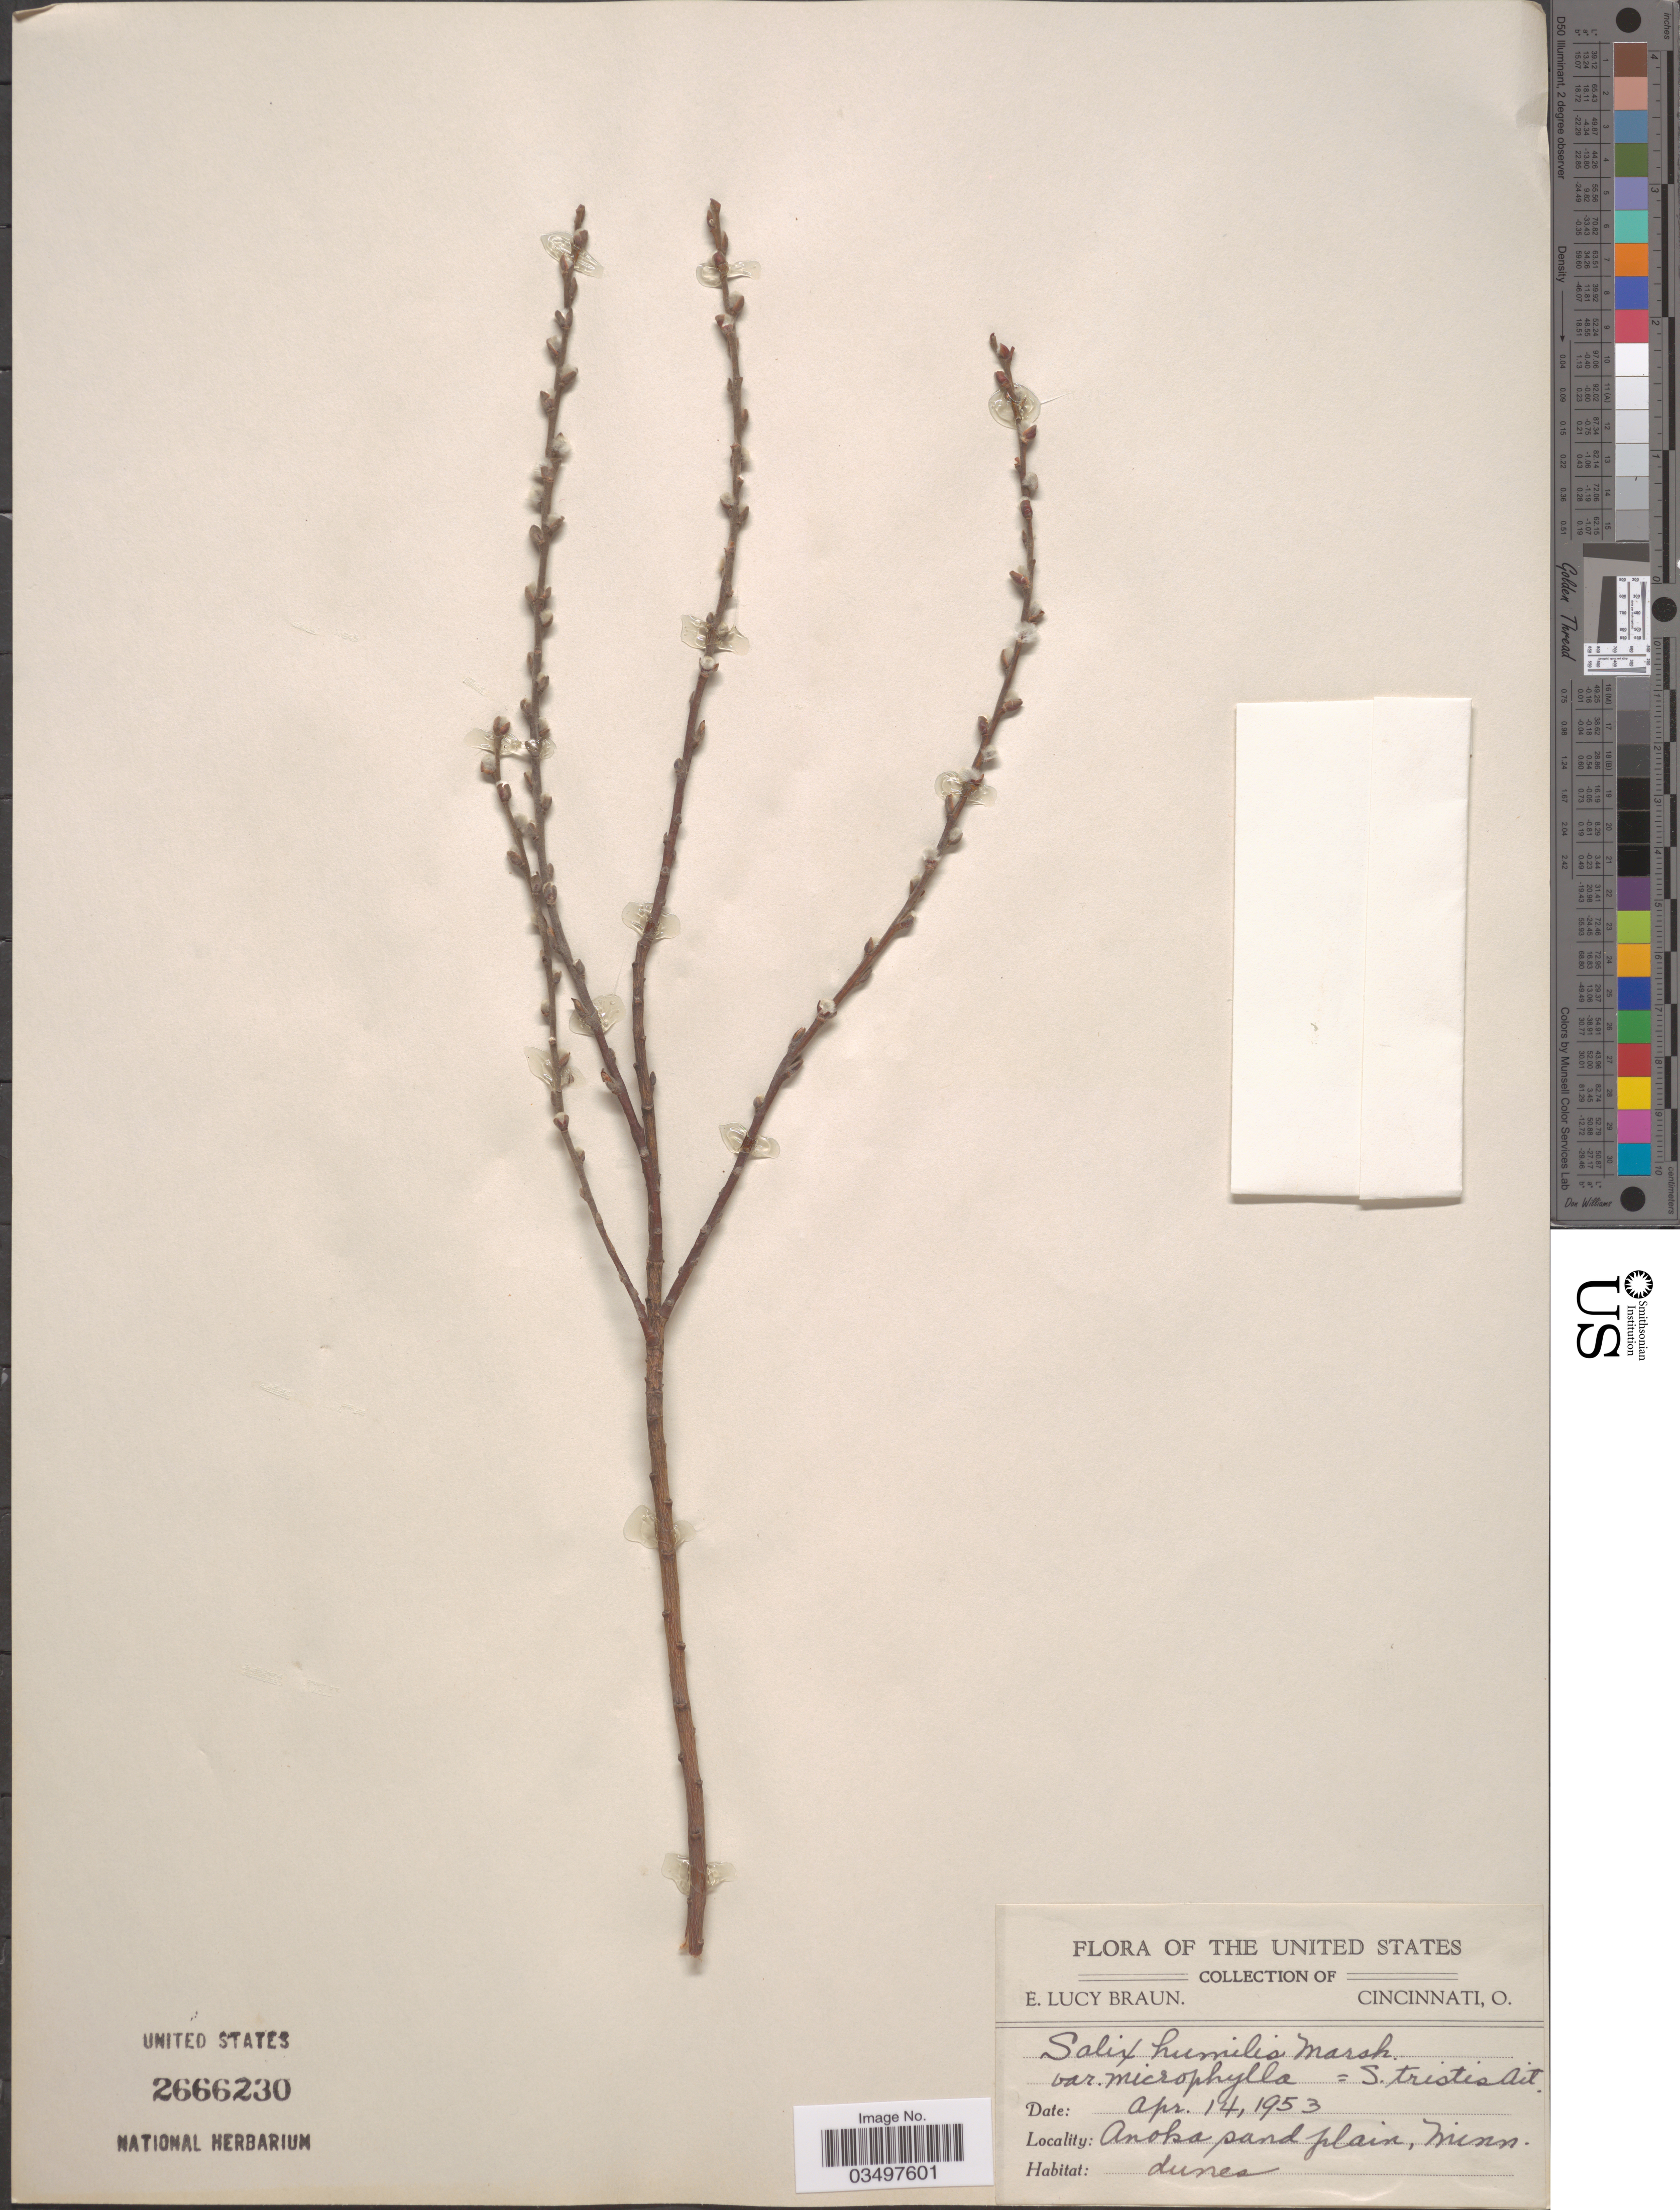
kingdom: Plantae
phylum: Tracheophyta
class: Magnoliopsida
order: Malpighiales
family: Salicaceae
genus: Salix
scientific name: Salix humilis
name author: Marshall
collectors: E. L. Braun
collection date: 1953-04-14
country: United States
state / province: Minnesota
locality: Anoka sand plain.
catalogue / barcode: US 2666230